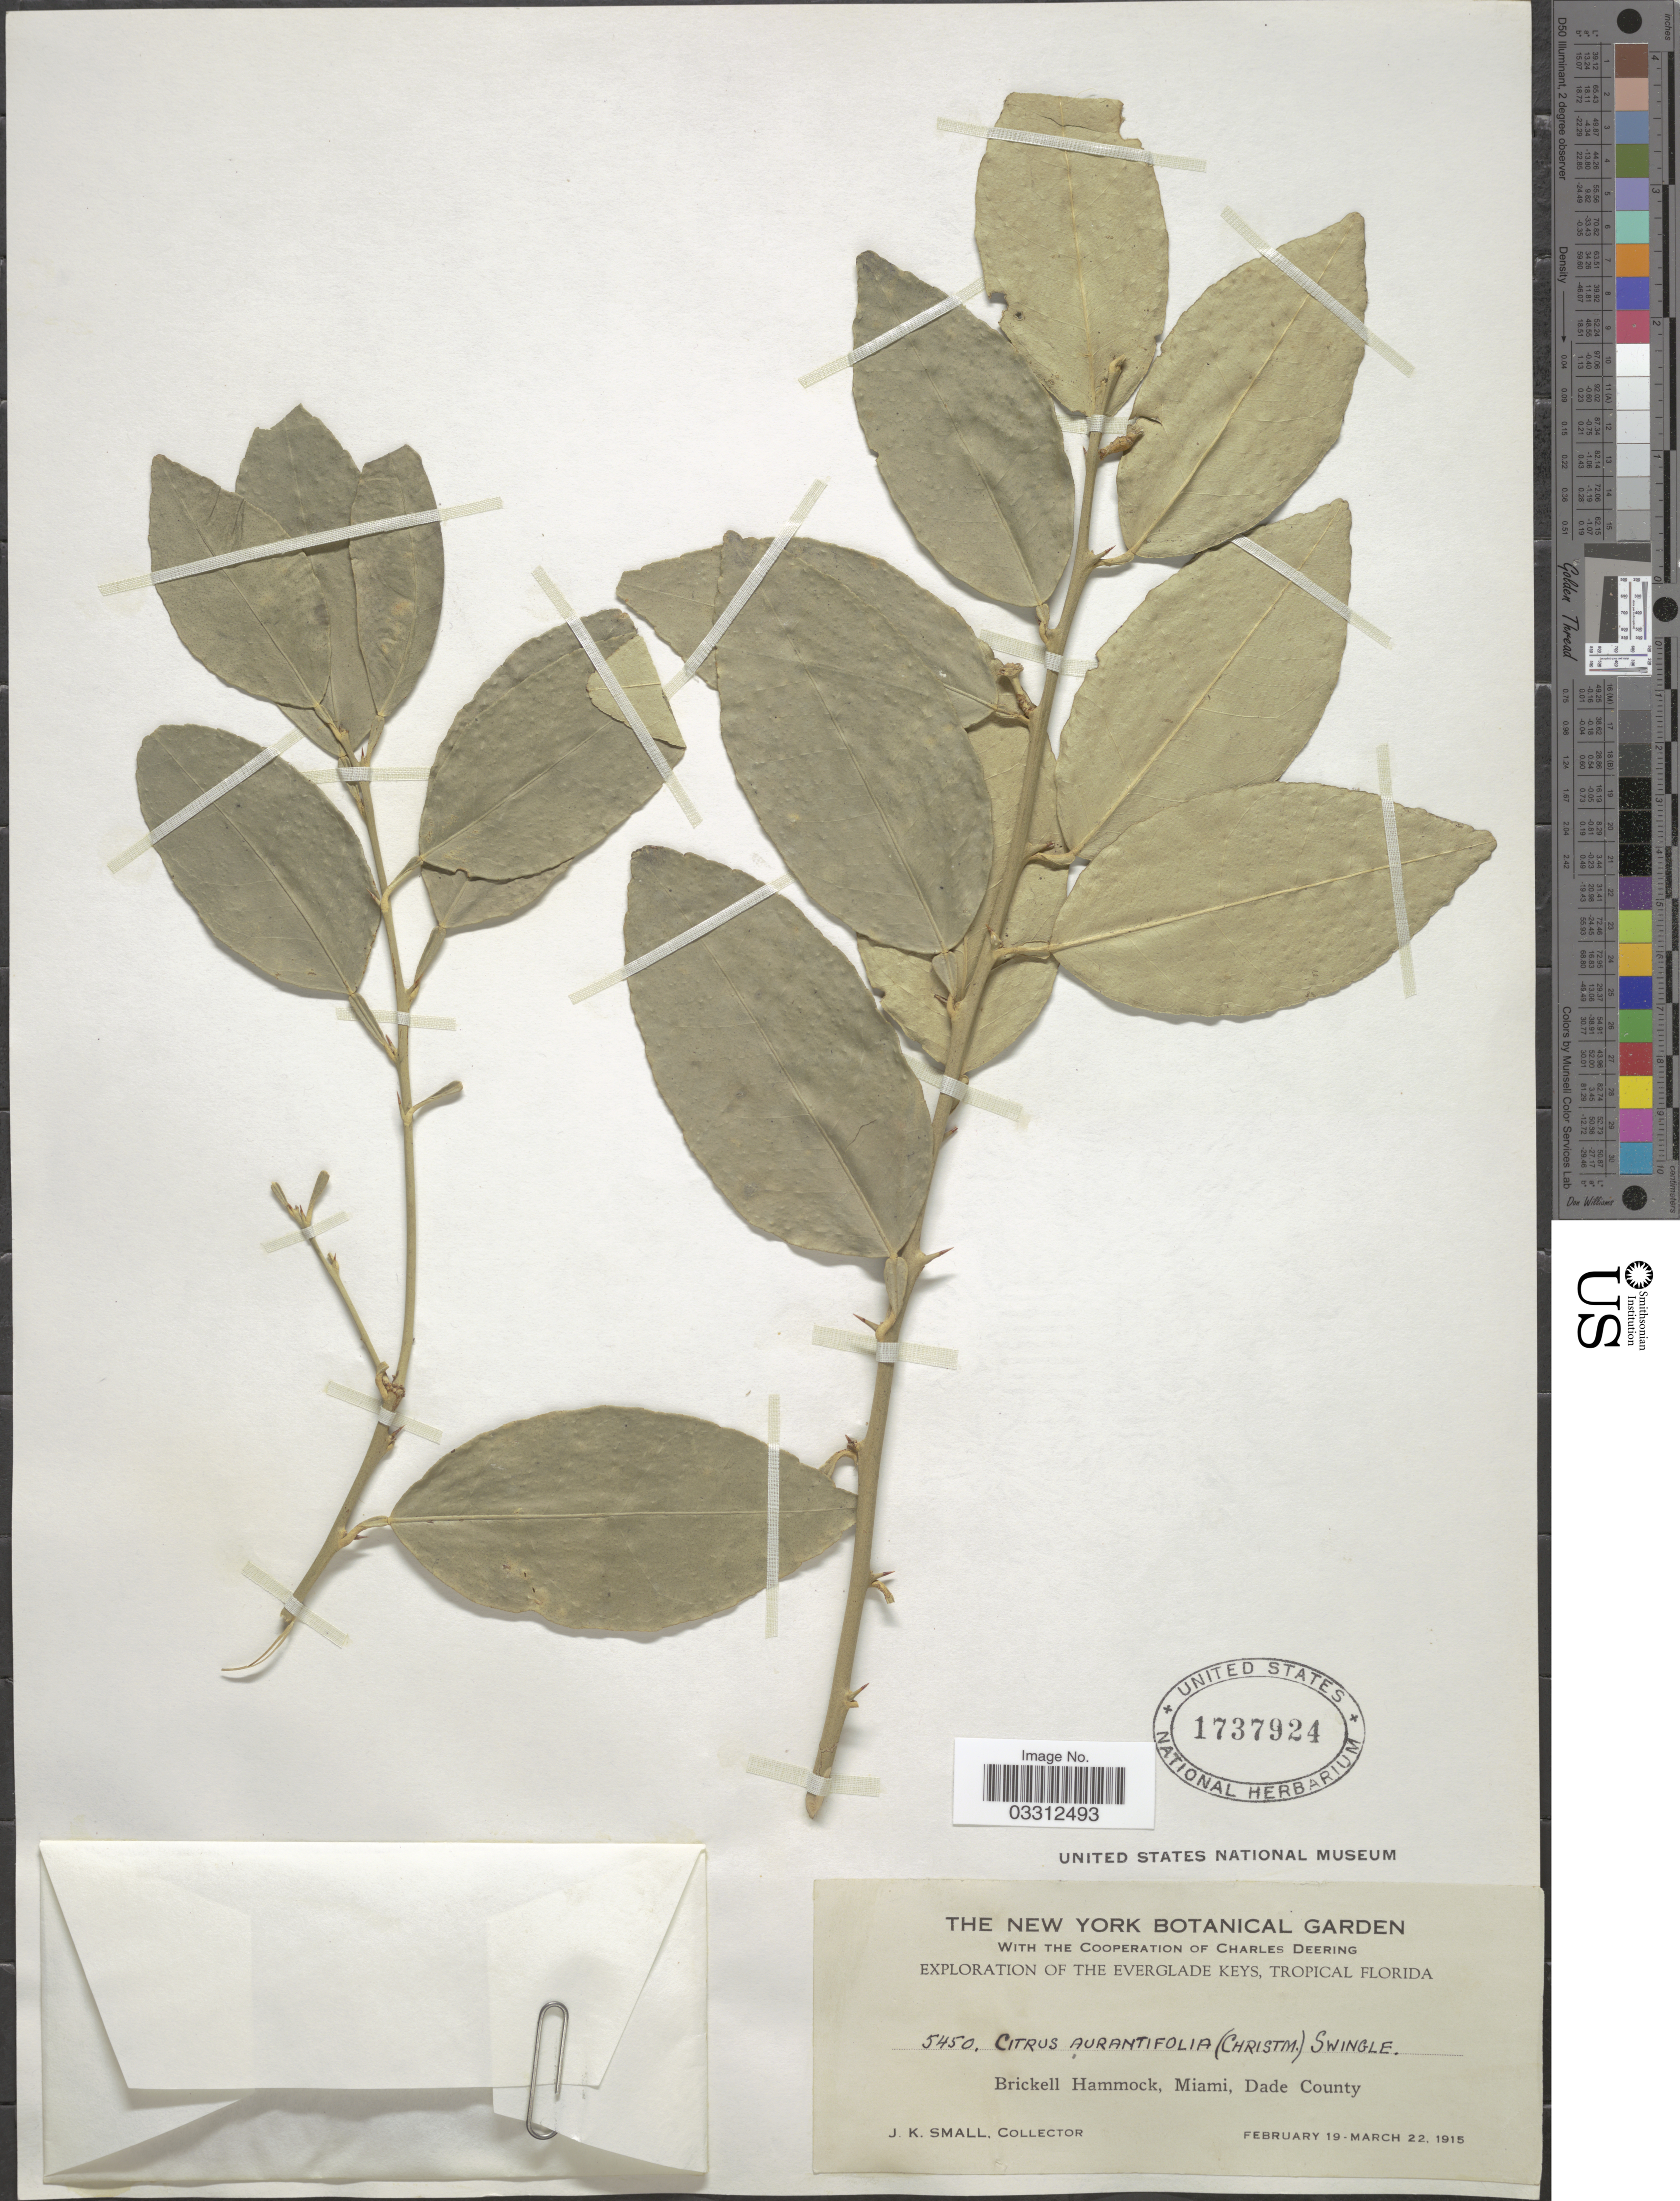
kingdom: Plantae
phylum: Tracheophyta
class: Magnoliopsida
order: Sapindales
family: Rutaceae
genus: Citrus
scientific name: Citrus x aurantifolia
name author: (Christm.) Swingle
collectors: J. K. Small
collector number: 5450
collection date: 1915-02-19/1915-03-22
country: United States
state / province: Florida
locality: The Everglade Keys, Tropical Florida. Brickell Hammock, Miami, Dade County.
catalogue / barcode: US 1737924